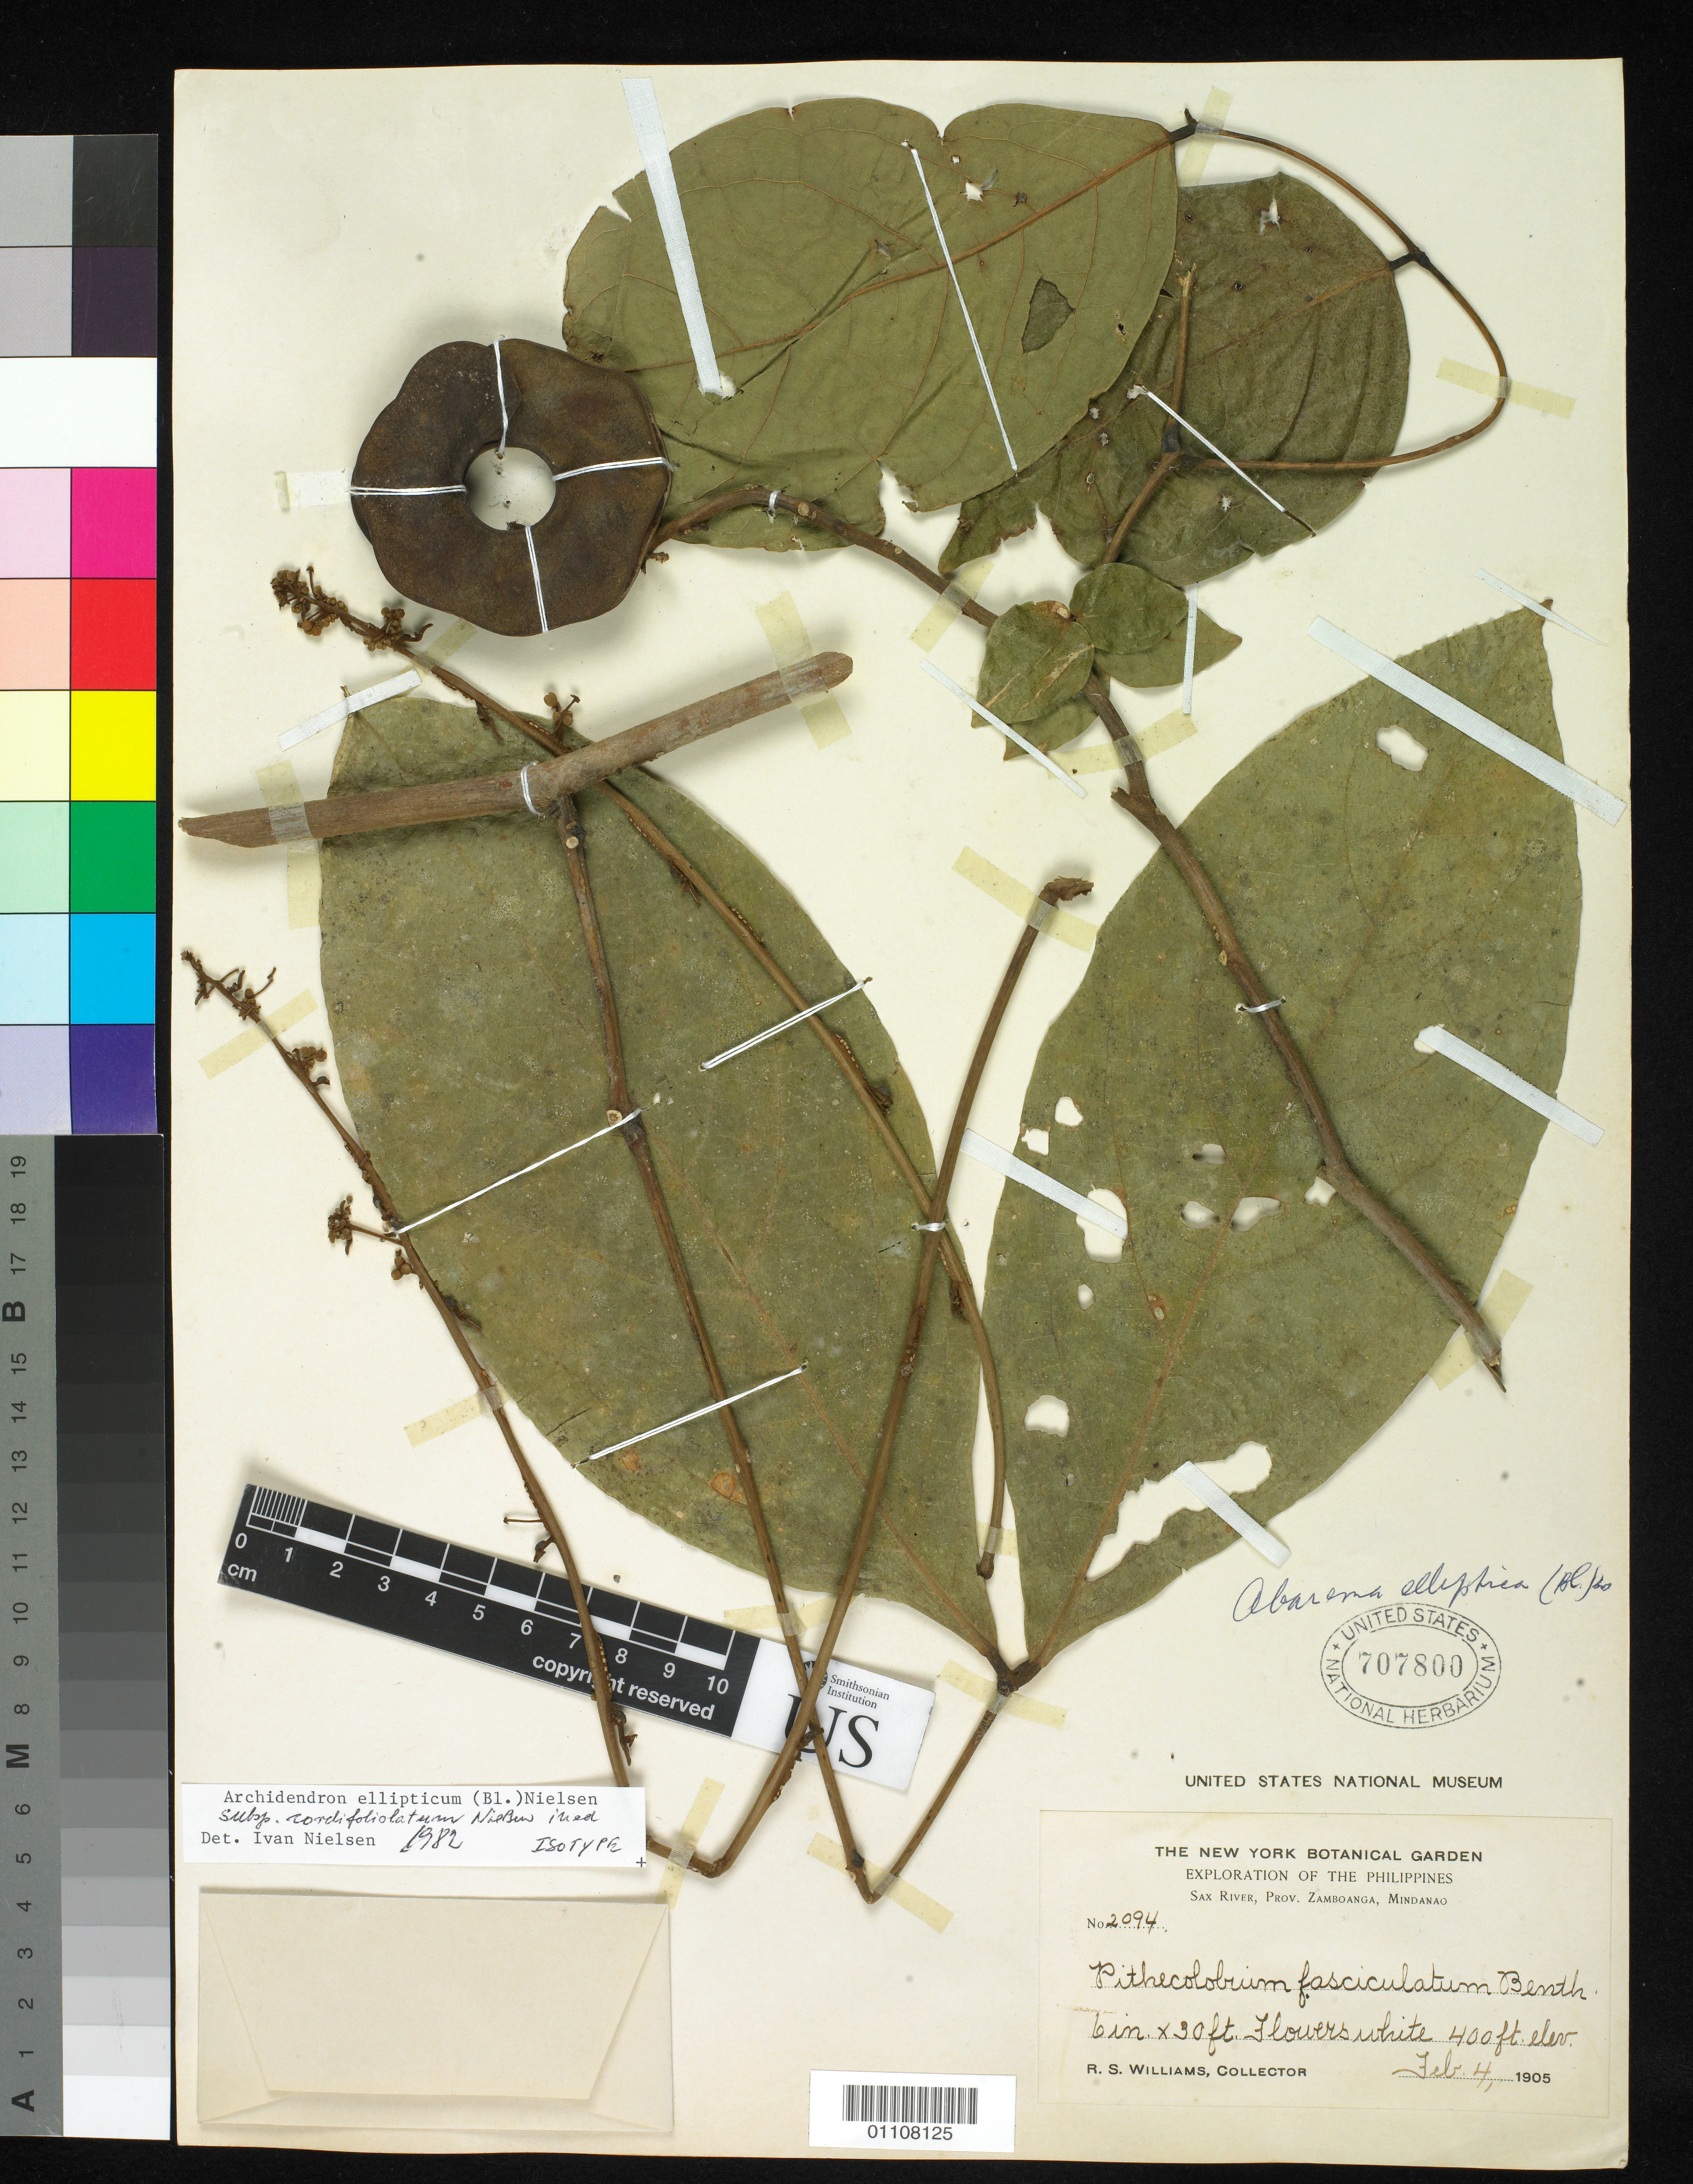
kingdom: Plantae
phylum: Tracheophyta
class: Magnoliopsida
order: Fabales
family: Fabaceae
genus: Archidendron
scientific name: Archidendron ellipticum subsp. cordifoliolatum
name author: I.C. Nielsen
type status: Isotype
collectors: R. S. Williams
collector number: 2094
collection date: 1905-02-04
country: Philippines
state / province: Zamboanga Peninsula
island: Mindanao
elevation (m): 122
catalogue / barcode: US 707800